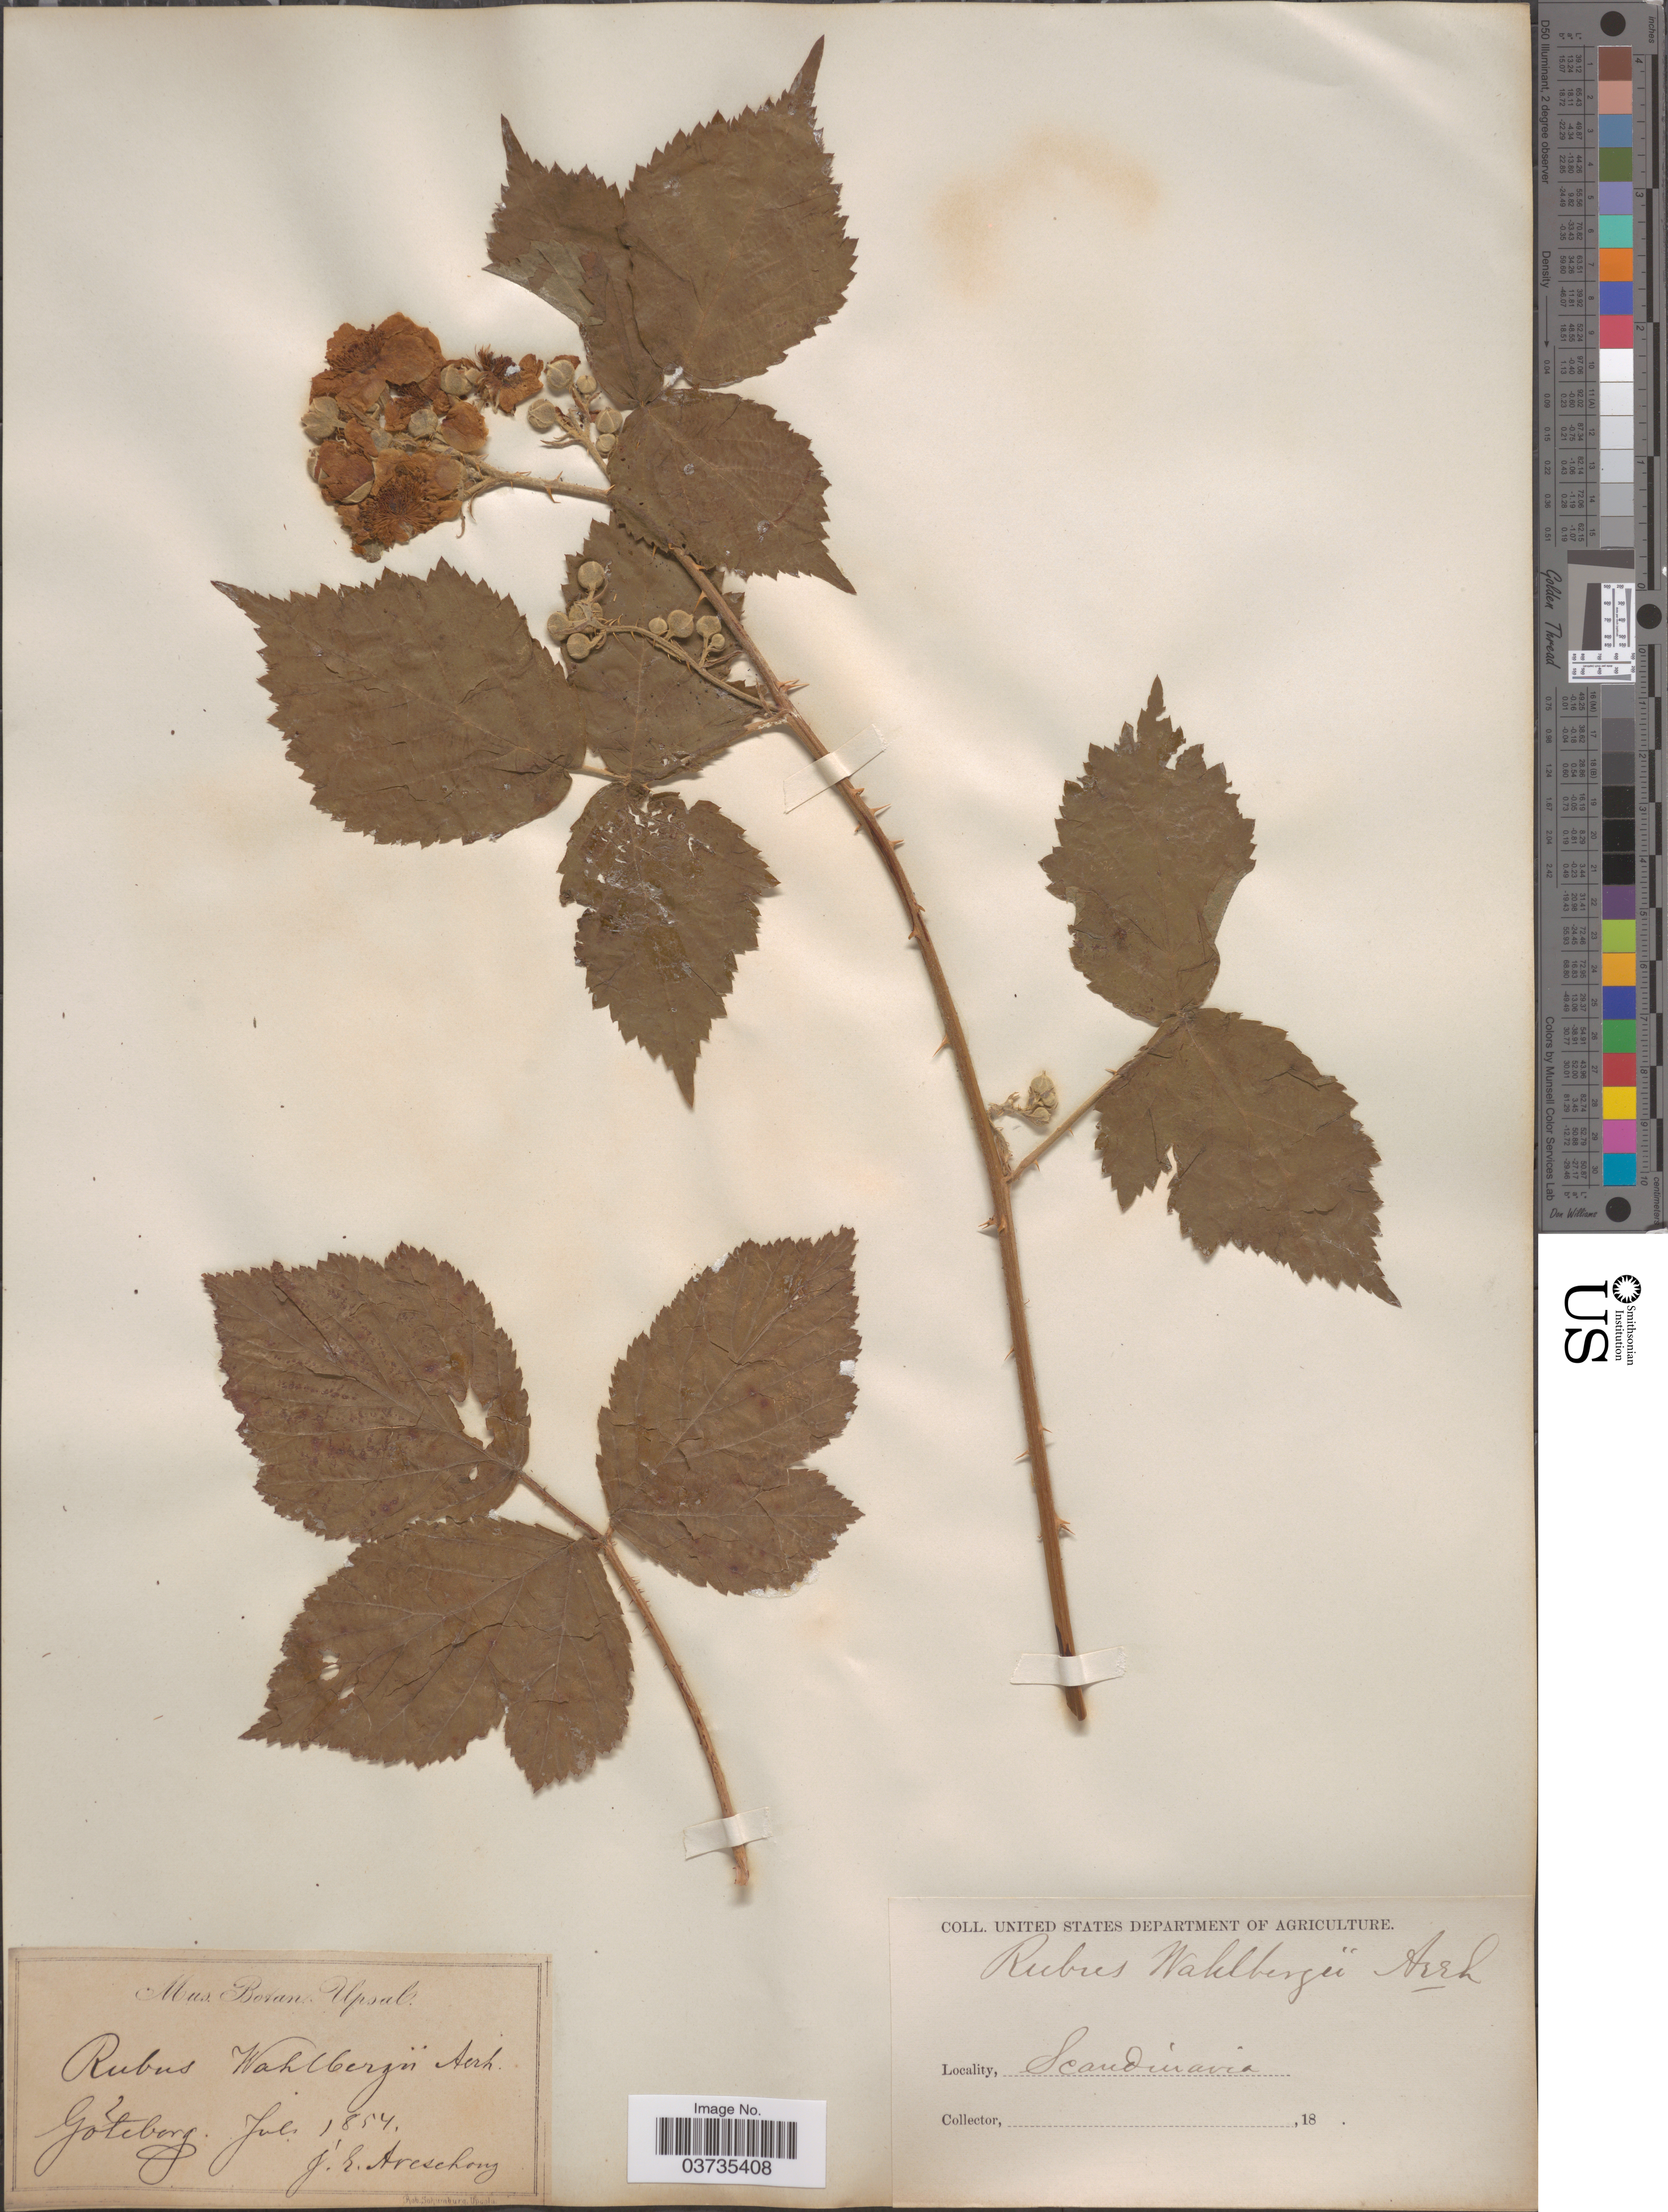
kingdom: Plantae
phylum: Tracheophyta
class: Magnoliopsida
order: Rosales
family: Rosaceae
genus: Rubus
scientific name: Rubus wahlbergii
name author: Arrh.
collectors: J. E. Areschoug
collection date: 1854-07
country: Sweden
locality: Scandinavia. Góteborg.